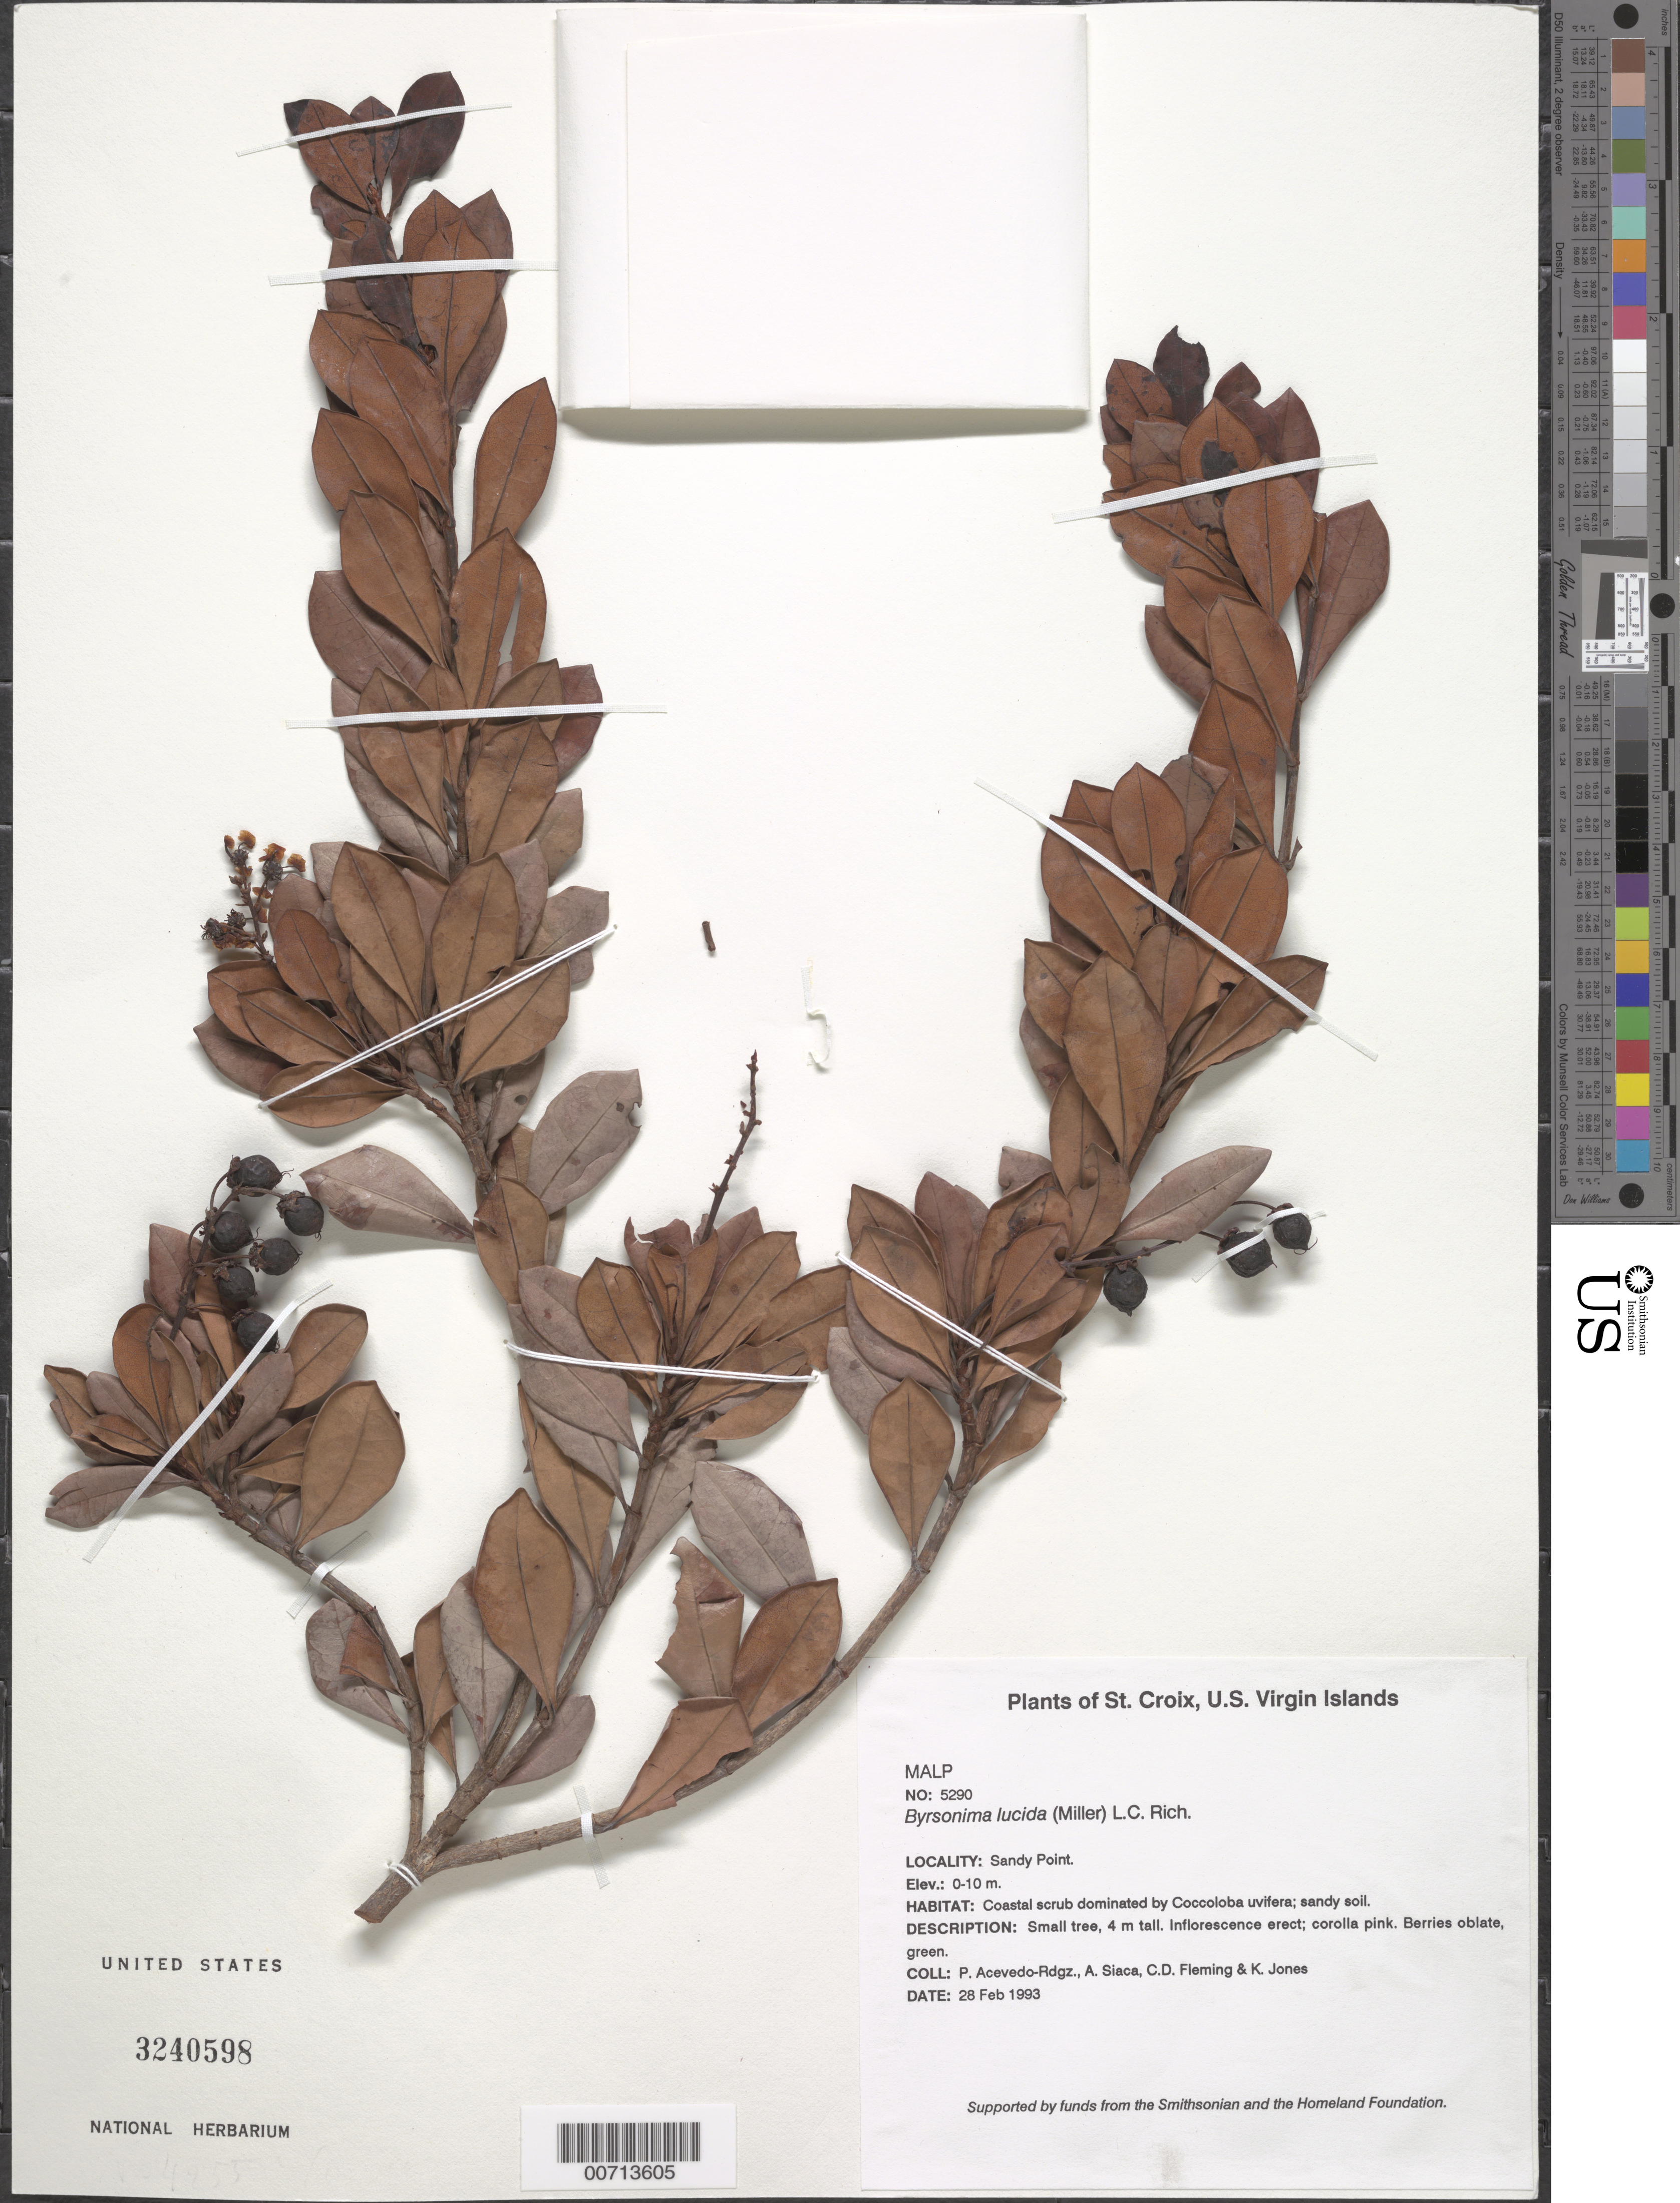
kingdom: Plantae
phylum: Tracheophyta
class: Magnoliopsida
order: Malpighiales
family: Malpighiaceae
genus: Byrsonima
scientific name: Byrsonima lucida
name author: (Mill.) DC.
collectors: P. Acevedo-Rodr., A. Siaca, C. Fleming & K. Jones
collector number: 5290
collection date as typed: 28 Feb 1993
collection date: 1993-02-28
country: U.S. Virgin Islands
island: St. Croix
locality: Sandy Point.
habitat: Coastal scrub dominated by Coccoloba uvifera; sandy soil.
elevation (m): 0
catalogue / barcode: US 3240598